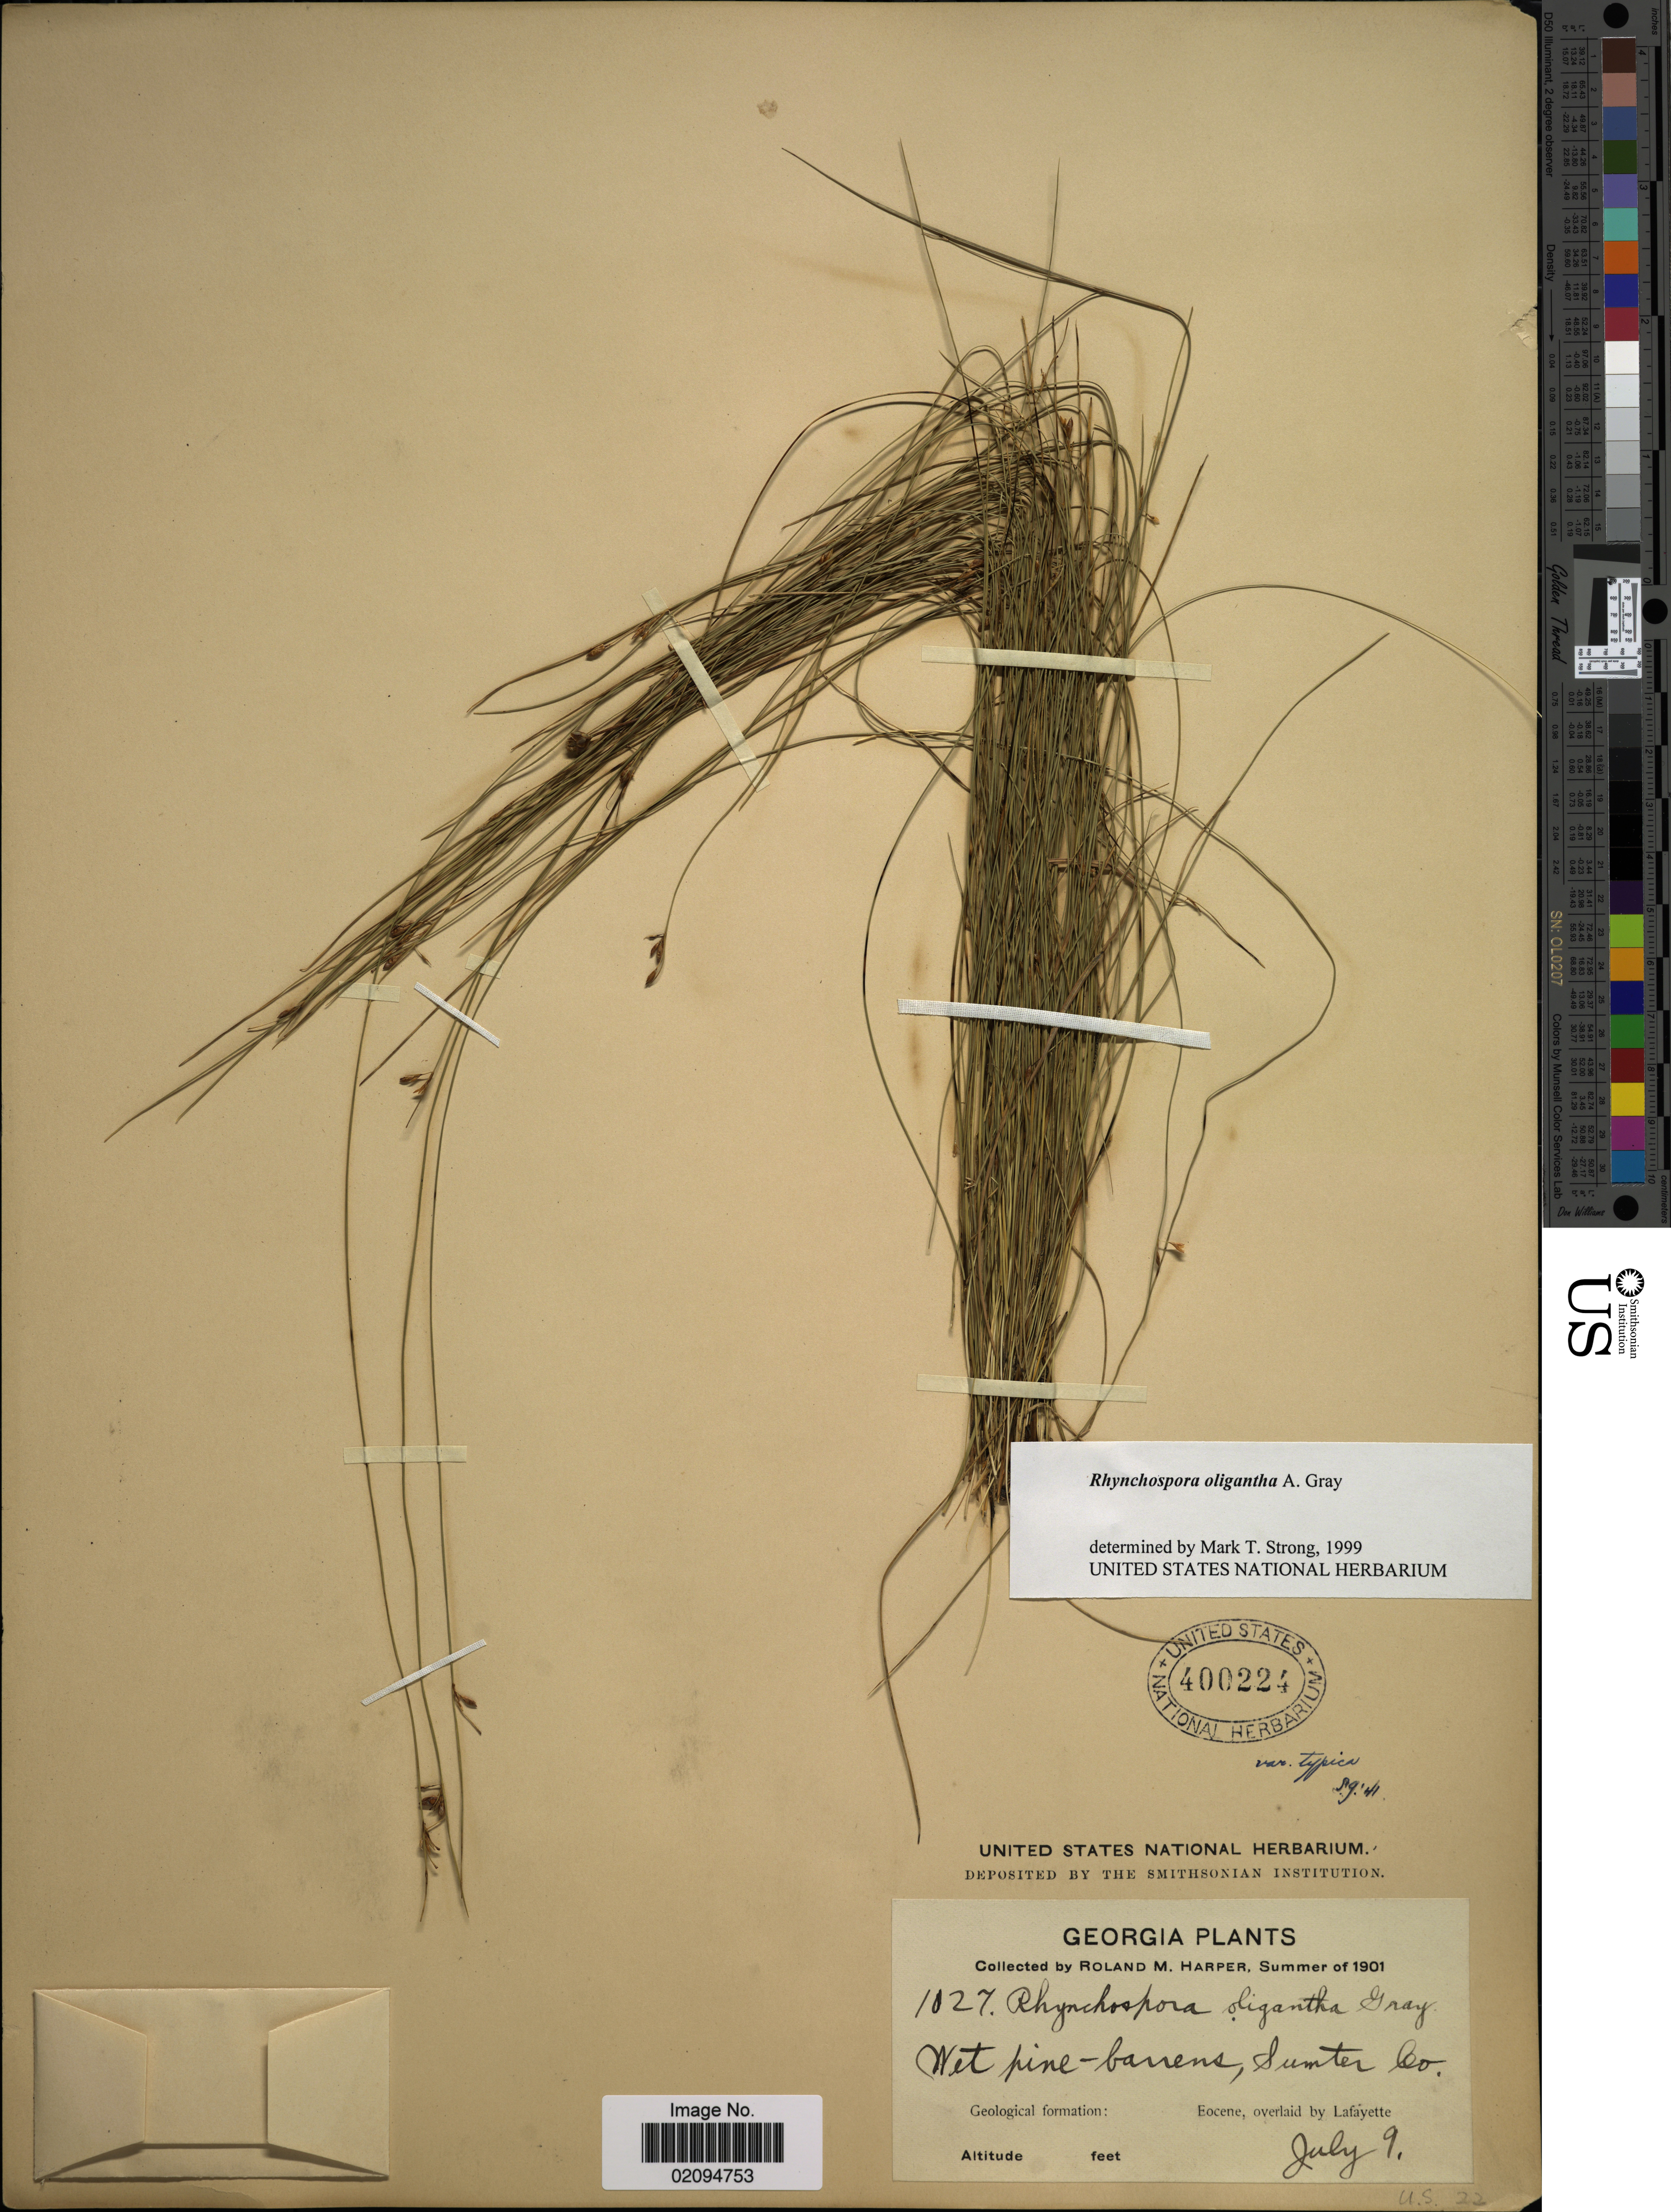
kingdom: Plantae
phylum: Tracheophyta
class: Liliopsida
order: Poales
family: Cyperaceae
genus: Rhynchospora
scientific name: Rhynchospora oligantha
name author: A. Gray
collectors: R. M. Harper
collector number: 1027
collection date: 1901-07-09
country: United States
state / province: Georgia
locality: Sumter Co. Geological formation: Eocene, overlaid by Lafayette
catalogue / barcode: US 400224